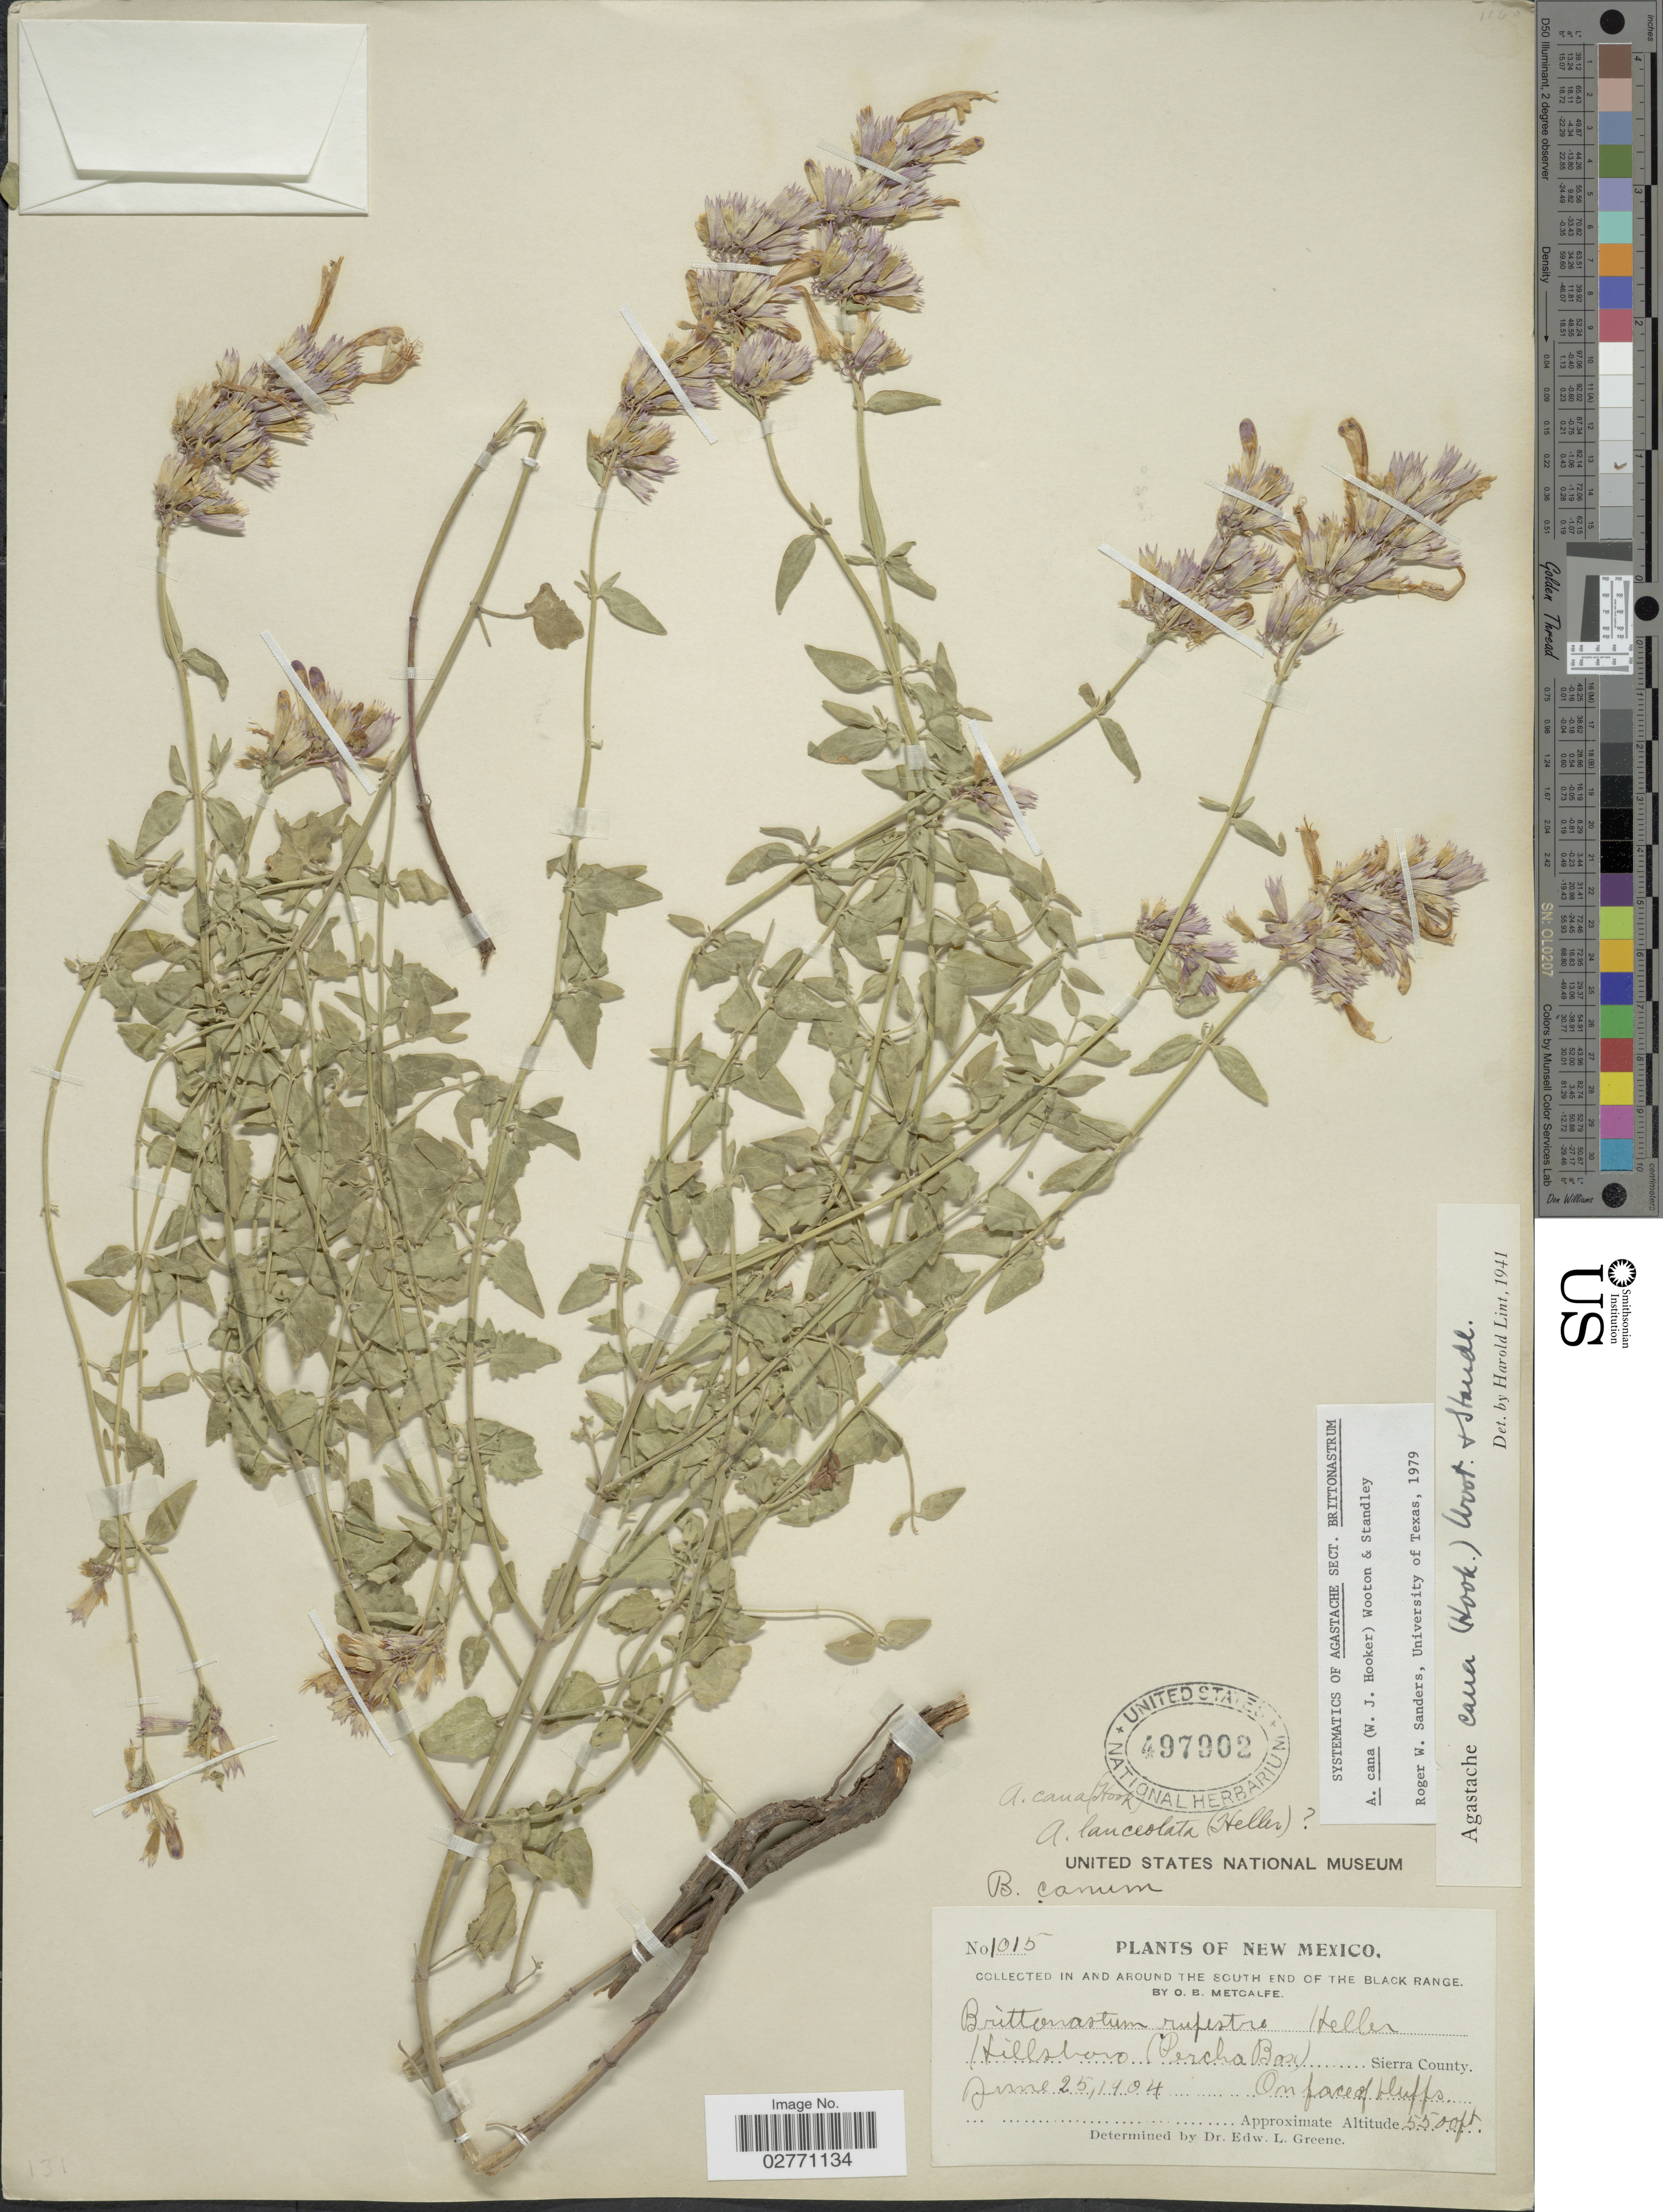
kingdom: Plantae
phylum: Tracheophyta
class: Magnoliopsida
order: Lamiales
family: Lamiaceae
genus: Agastache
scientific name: Agastache cana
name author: (Hook.) Wooton & Standl.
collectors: O. B. Metcalfe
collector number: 1015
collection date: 1904-06-25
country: United States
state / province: New Mexico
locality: In and around the south end of the Black Range. Hillsboro (Percha Box). Sierra County.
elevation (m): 1676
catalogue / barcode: US 497902